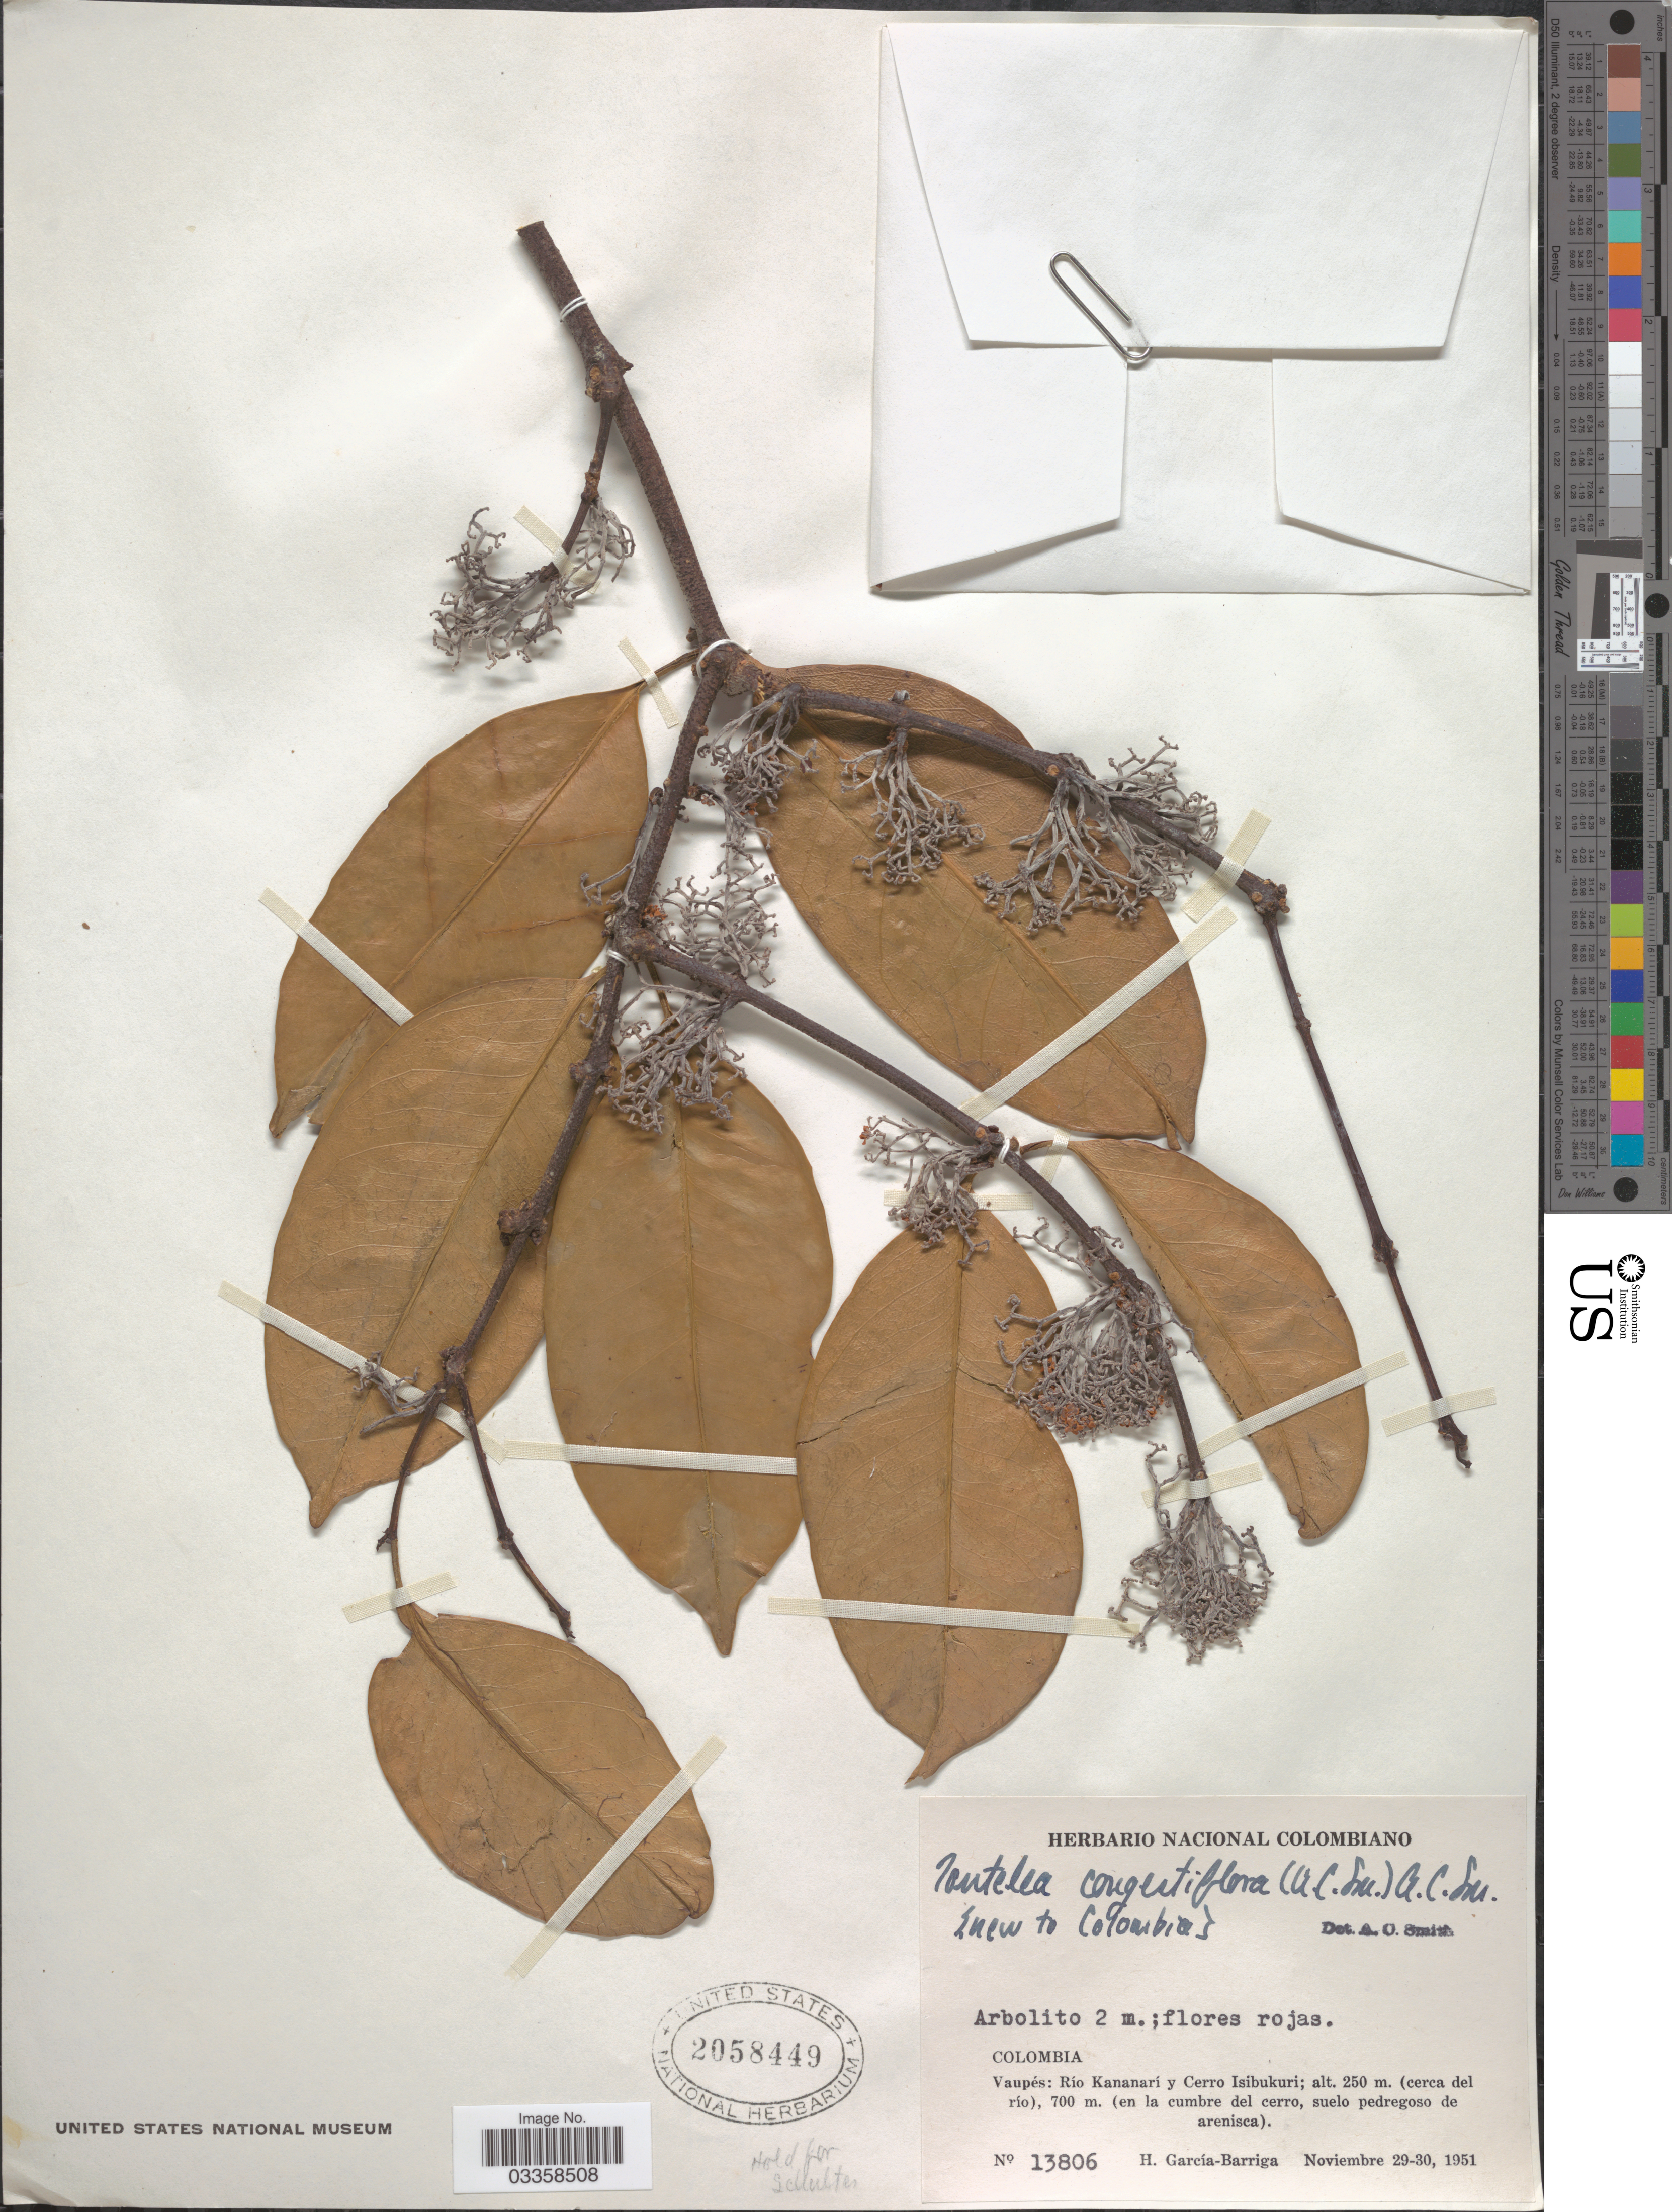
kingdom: Plantae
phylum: Tracheophyta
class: Magnoliopsida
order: Celastrales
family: Celastraceae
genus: Tontelea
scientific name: Tontelea congestiflora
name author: (A.C. Sm.) A.C. Sm.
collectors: H. García Barriga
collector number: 13806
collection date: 1951-11-29/1951-11-30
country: Colombia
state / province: Vaupés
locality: Río Kananarí y Cerro Isibukuri; (cerca del río), 700 m.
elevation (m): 250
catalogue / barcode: US 2058449